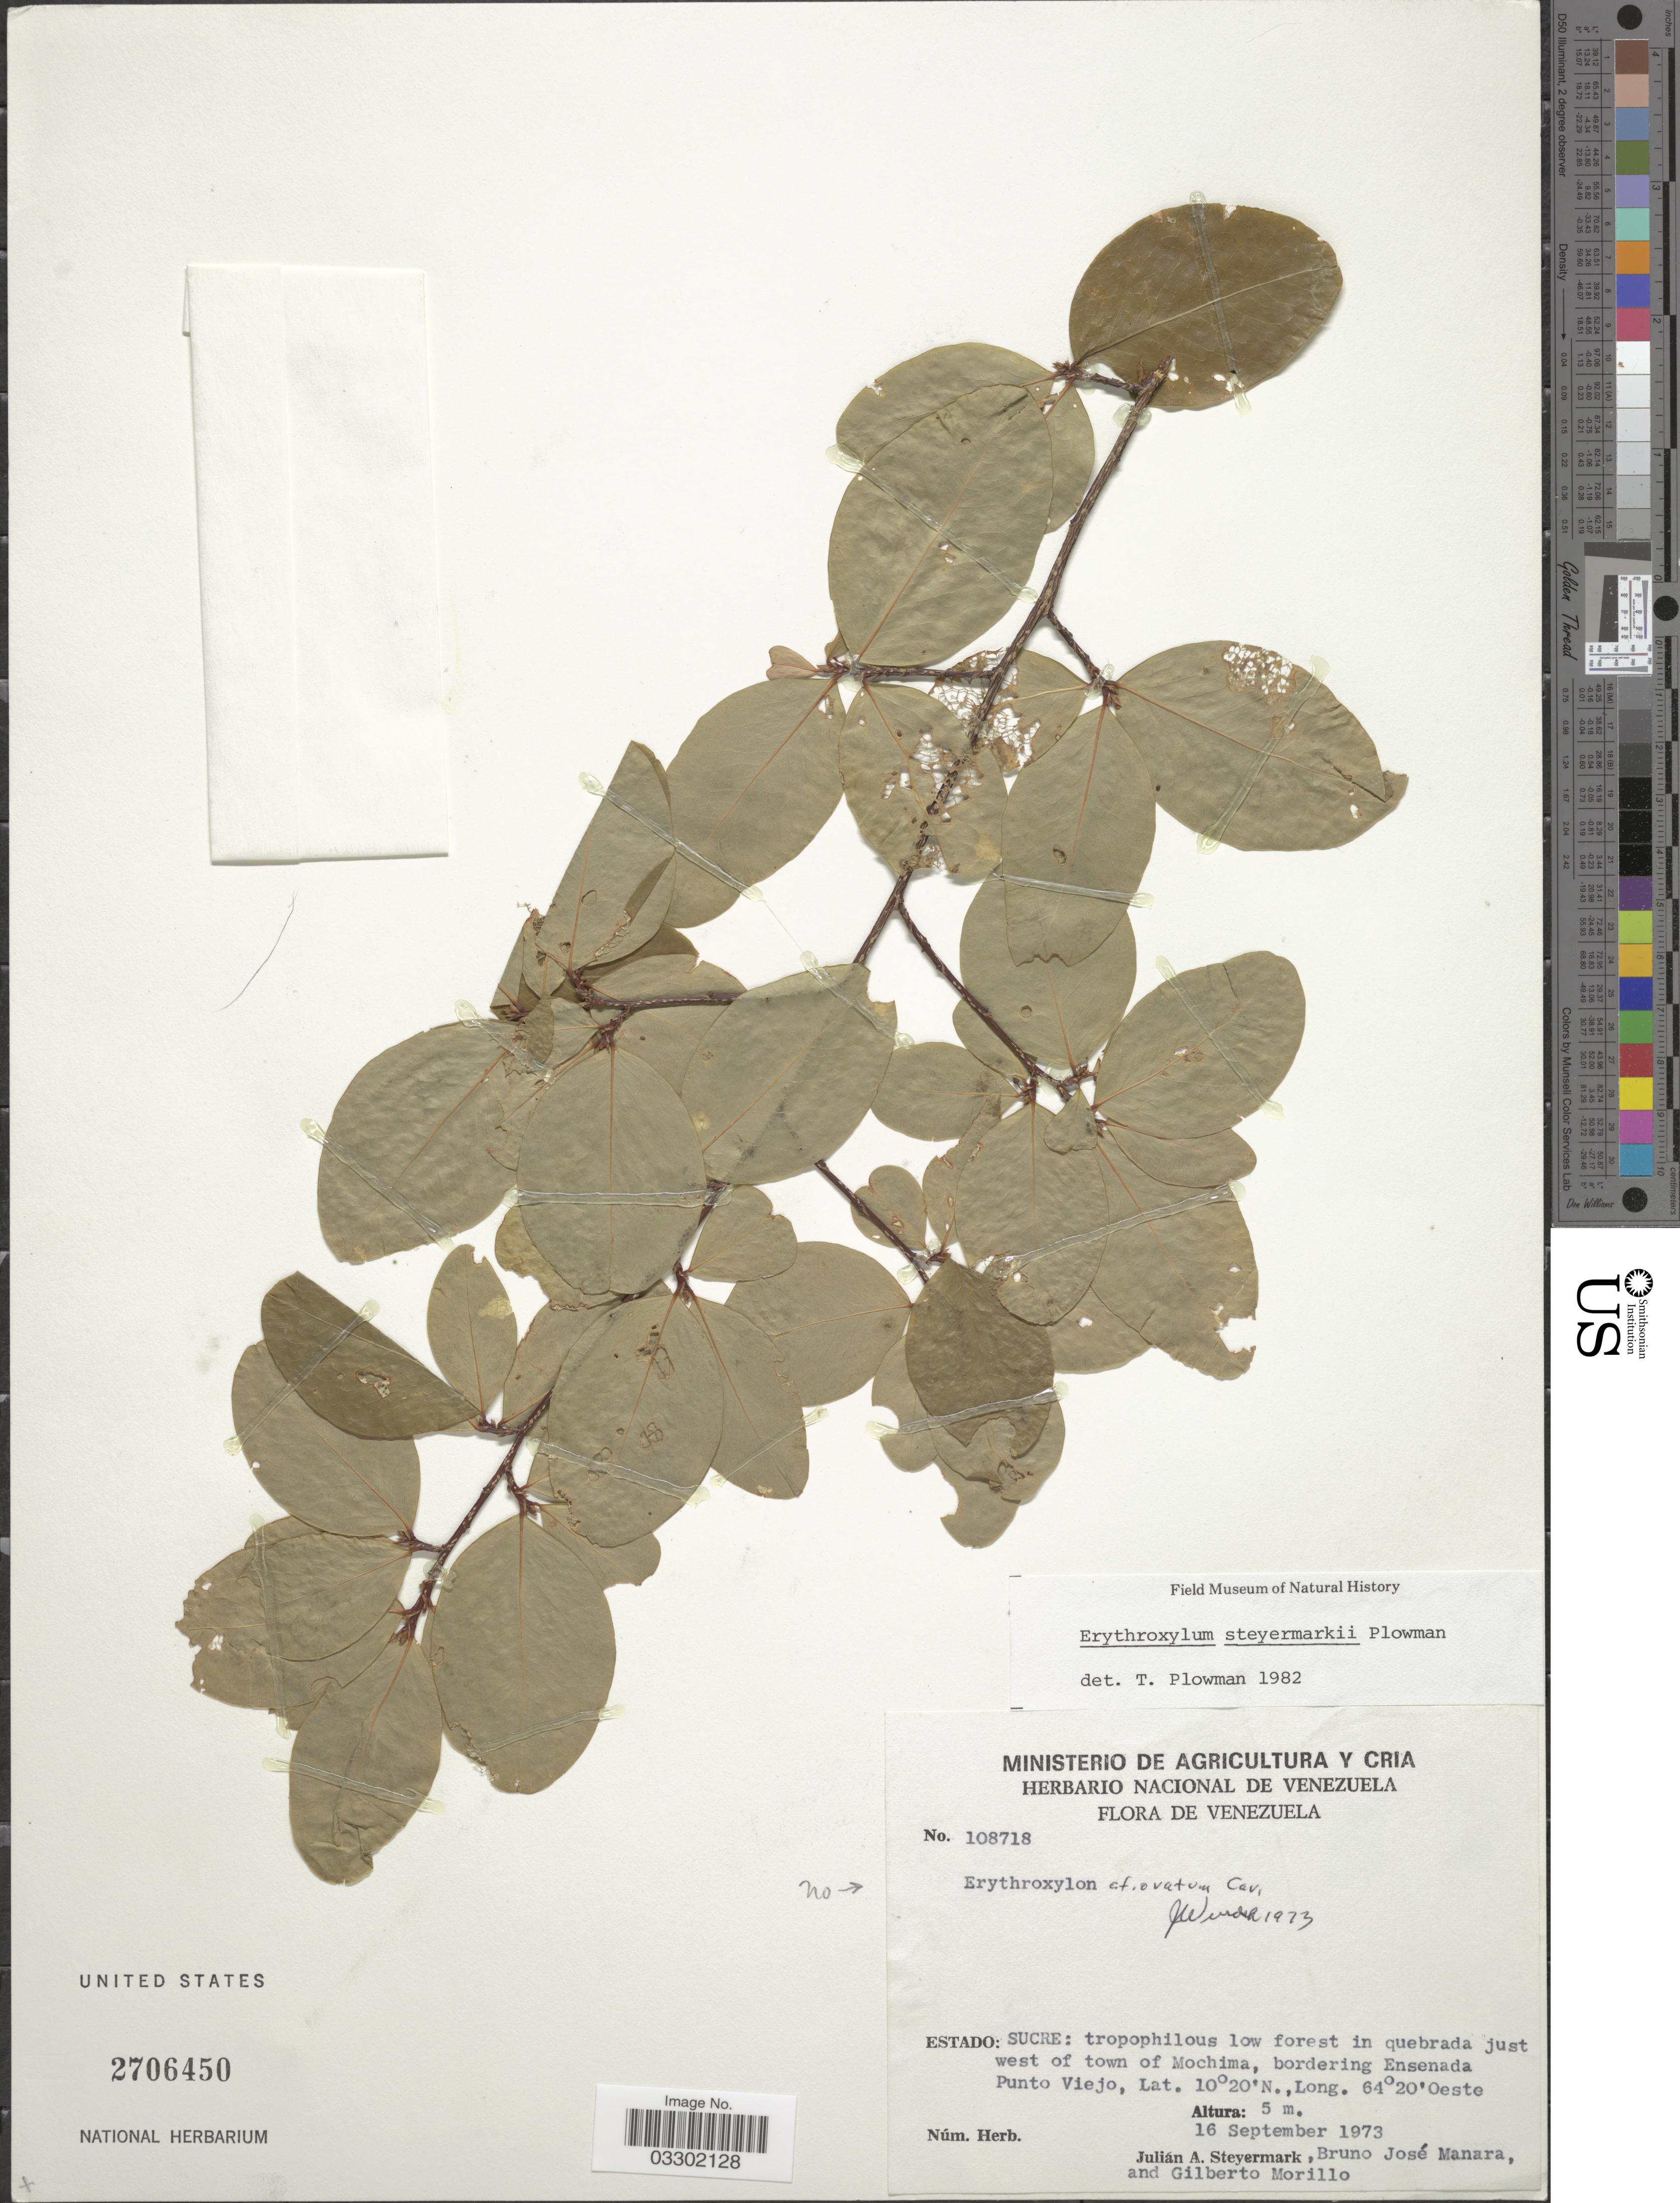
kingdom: Plantae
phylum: Tracheophyta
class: Magnoliopsida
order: Malpighiales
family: Erythroxylaceae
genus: Erythroxylum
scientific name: Erythroxylum steyermarkii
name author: Plowman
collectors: J. Steyermark, B. Manara & G. N. Morillo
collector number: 108718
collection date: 1973-09-16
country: Venezuela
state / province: Sucre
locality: Tropophilous low forest in quebrada just west of town of Mochima, bordering Ensenada Punto Viejo.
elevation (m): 5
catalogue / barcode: US 2706450